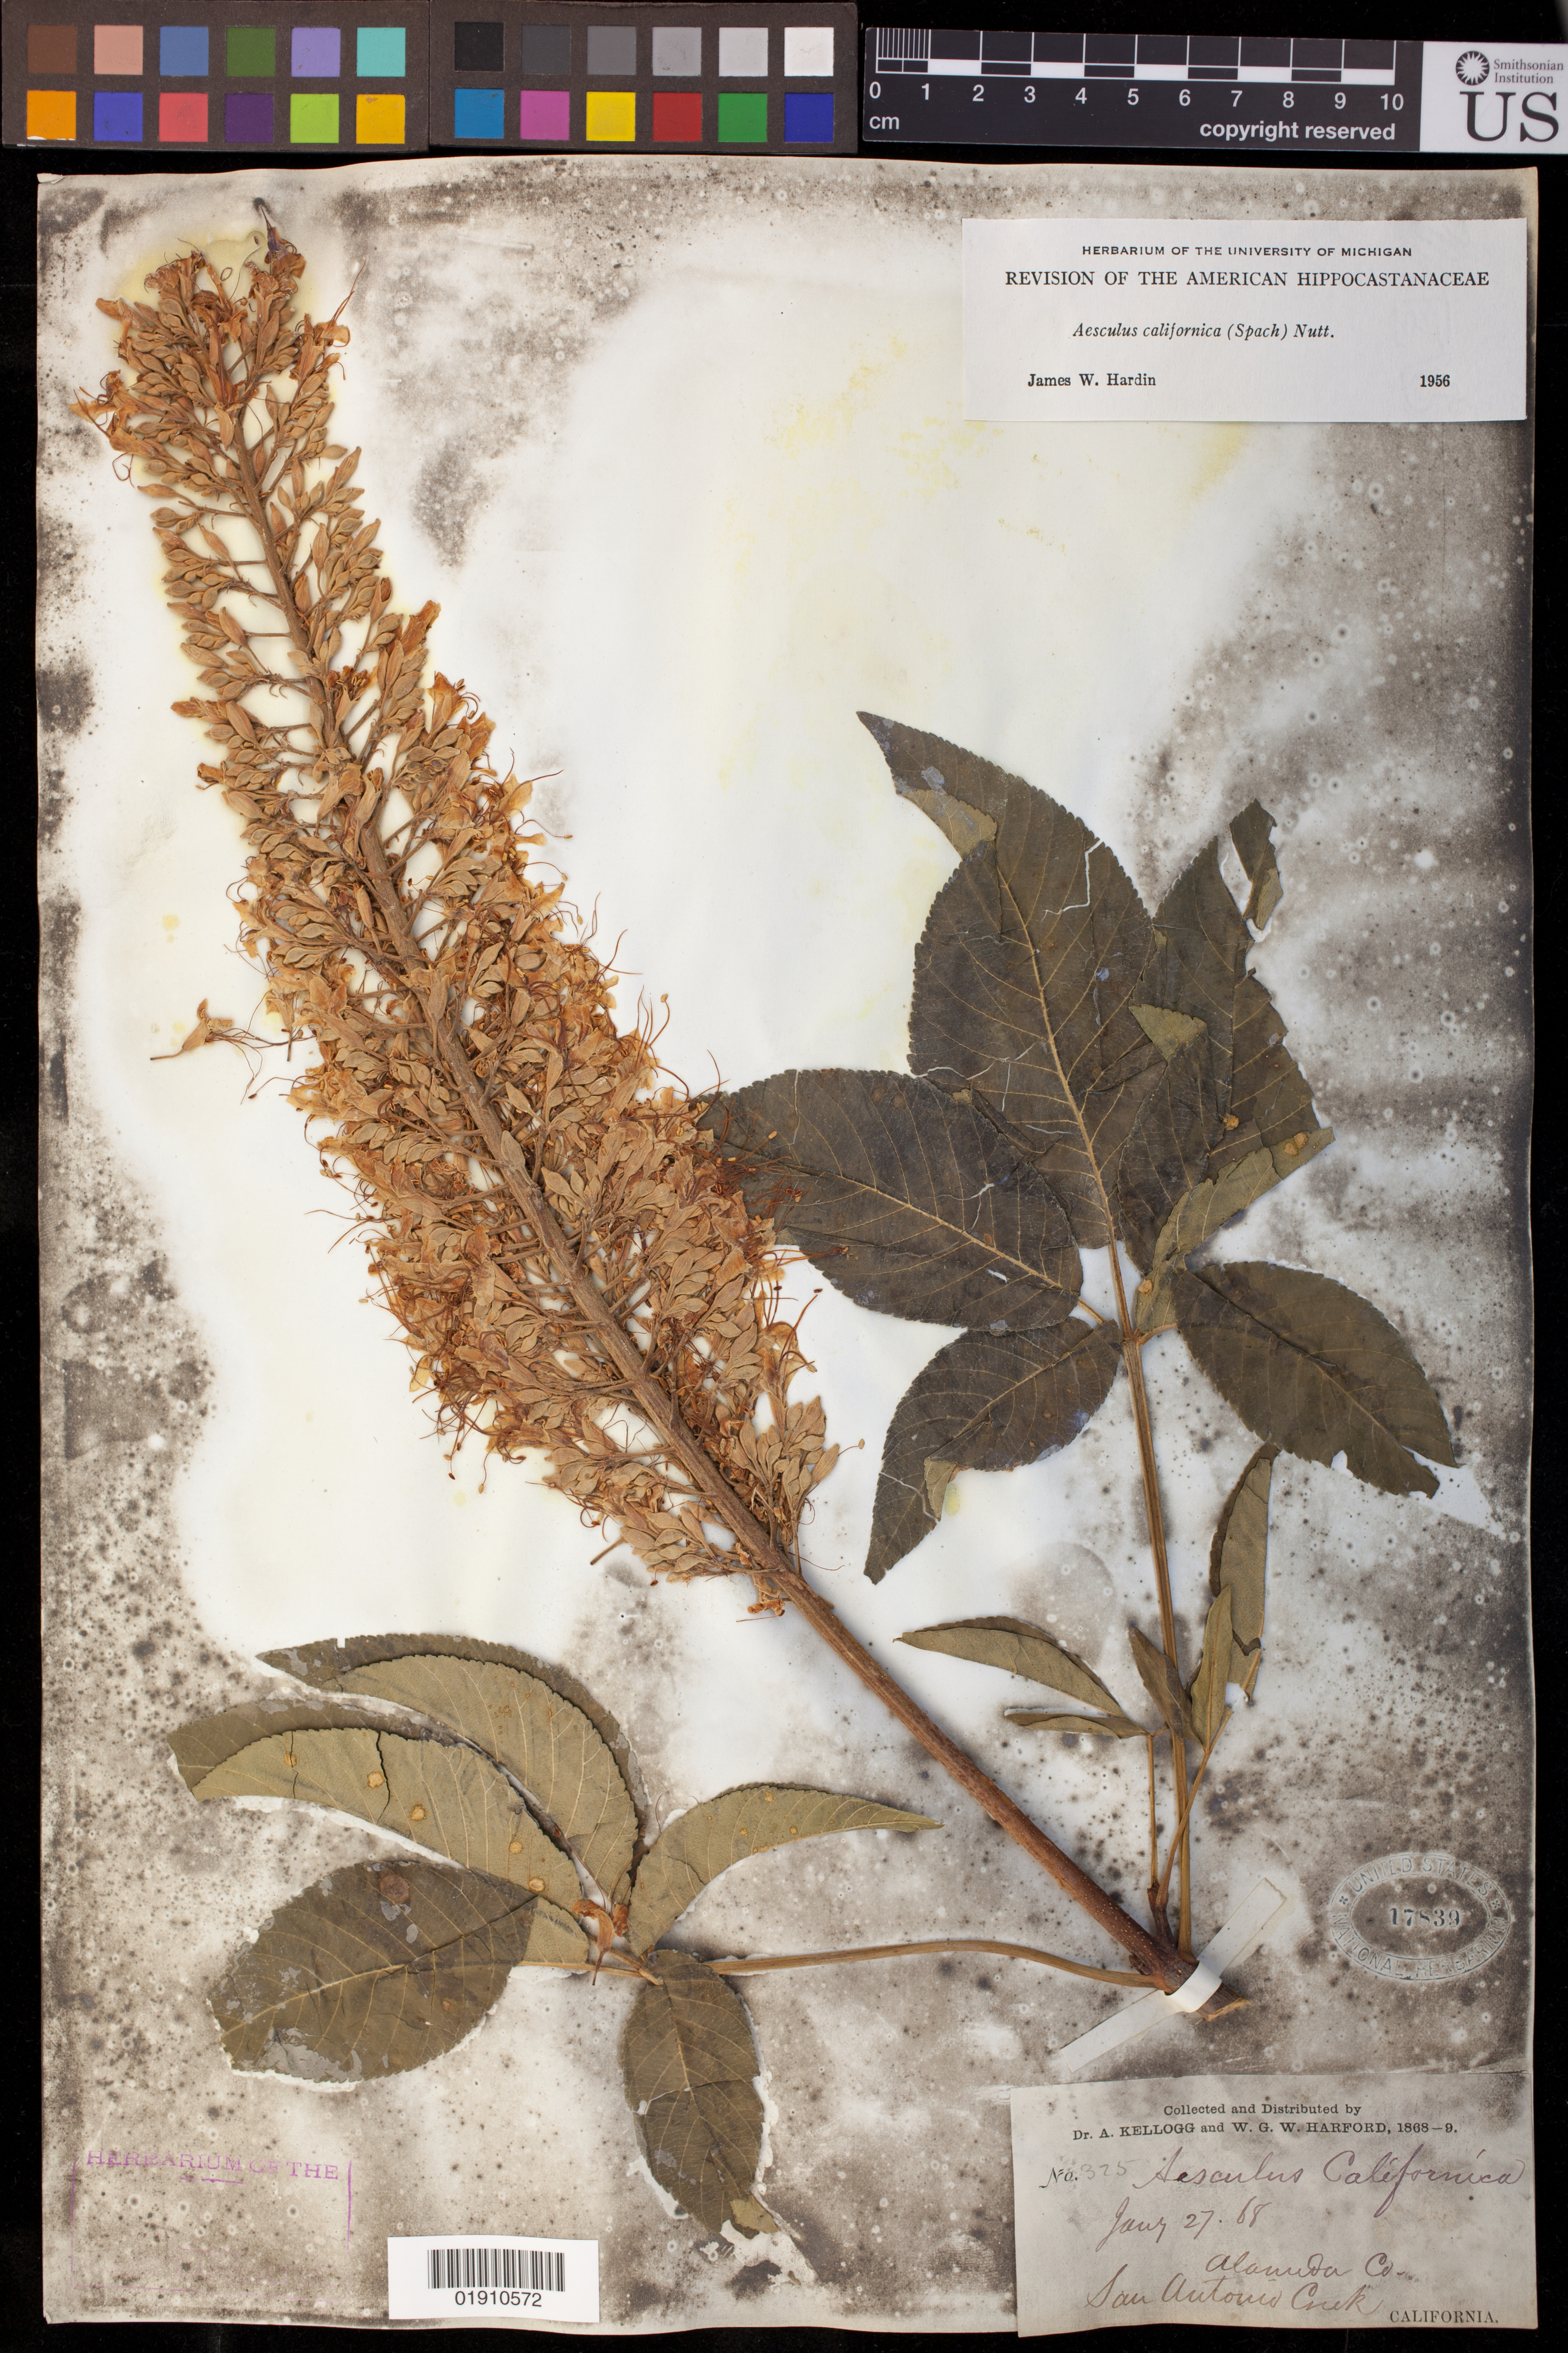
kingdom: Plantae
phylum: Tracheophyta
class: Magnoliopsida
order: Sapindales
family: Sapindaceae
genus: Aesculus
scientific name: Aesculus californica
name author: (Spach) Nutt.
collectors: A. Kellogg & W. G. W. Harford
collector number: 325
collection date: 1868-01-27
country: United States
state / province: California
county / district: Alameda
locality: San Antonio Creek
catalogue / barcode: US 17839